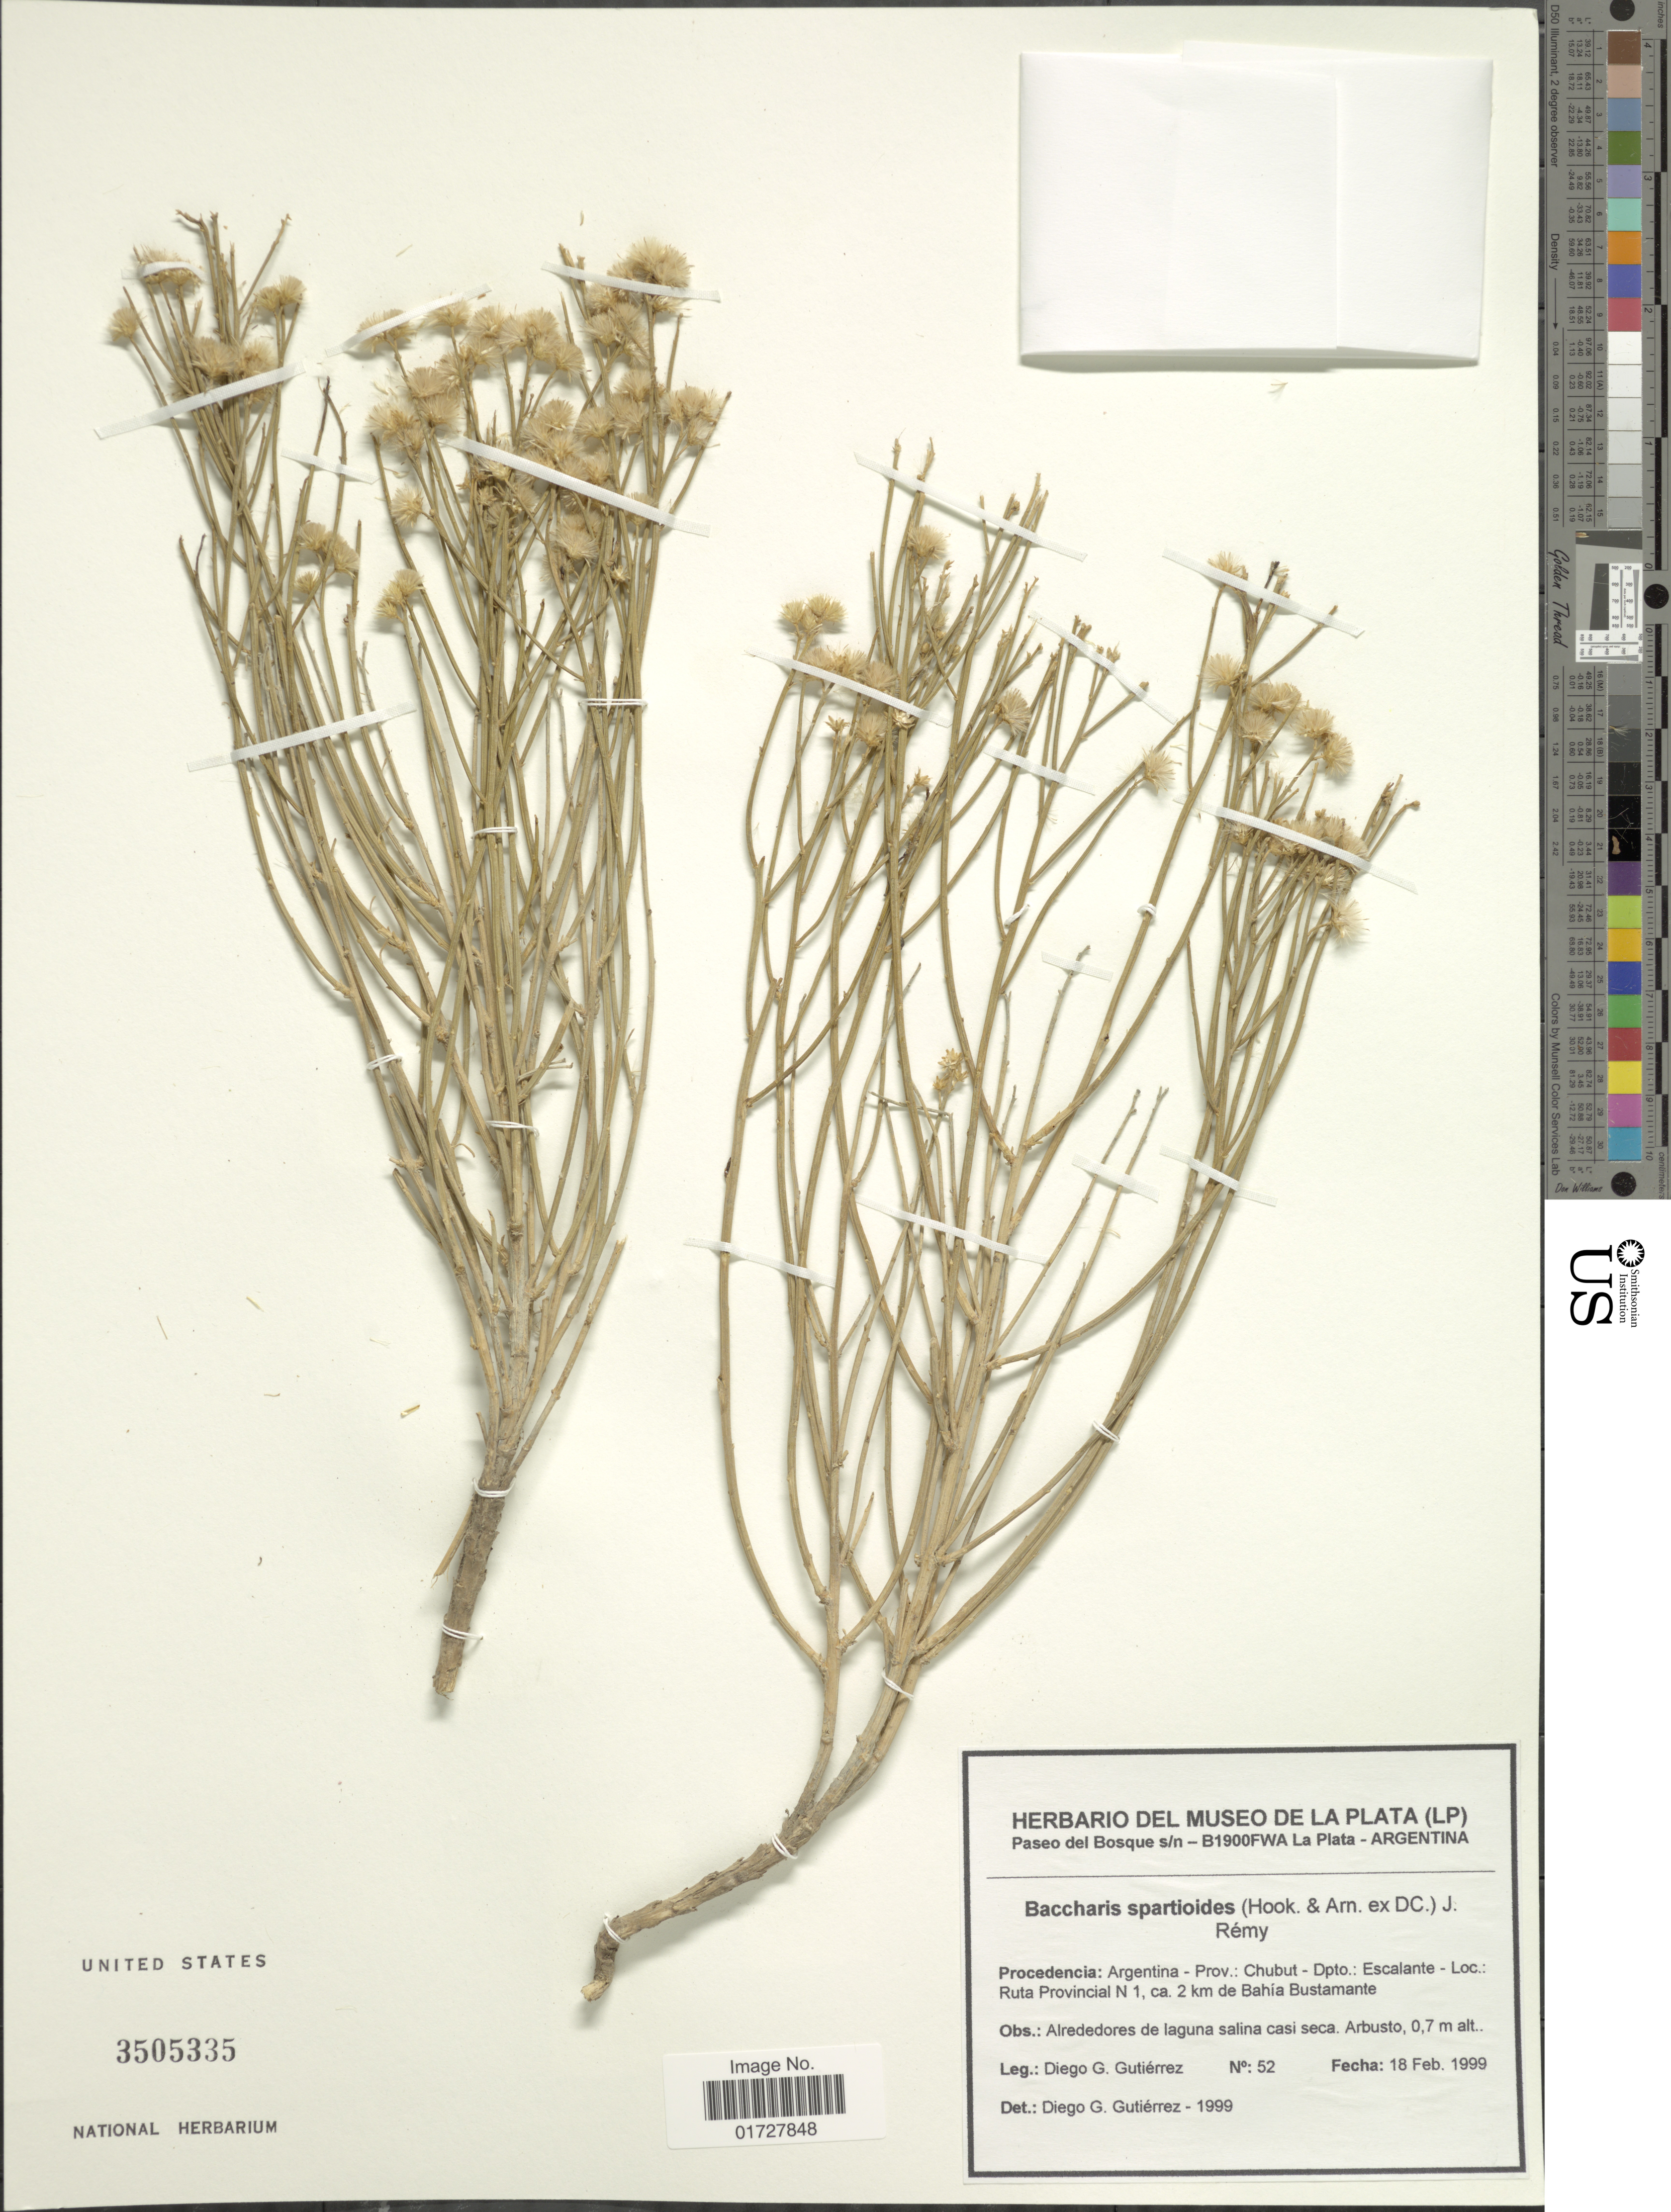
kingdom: Plantae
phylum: Tracheophyta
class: Magnoliopsida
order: Asterales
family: Asteraceae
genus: Baccharis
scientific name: Baccharis spartioides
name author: (Hook. & Arn. ex DC.) J. Rémy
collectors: D. G. Gutiérrez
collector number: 52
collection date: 1999-02-18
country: Argentina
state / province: Chubut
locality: Dpto. Escalante, Ruta Provincial N1, ca 2 km de Bahia Bustamante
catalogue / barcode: US 3505335